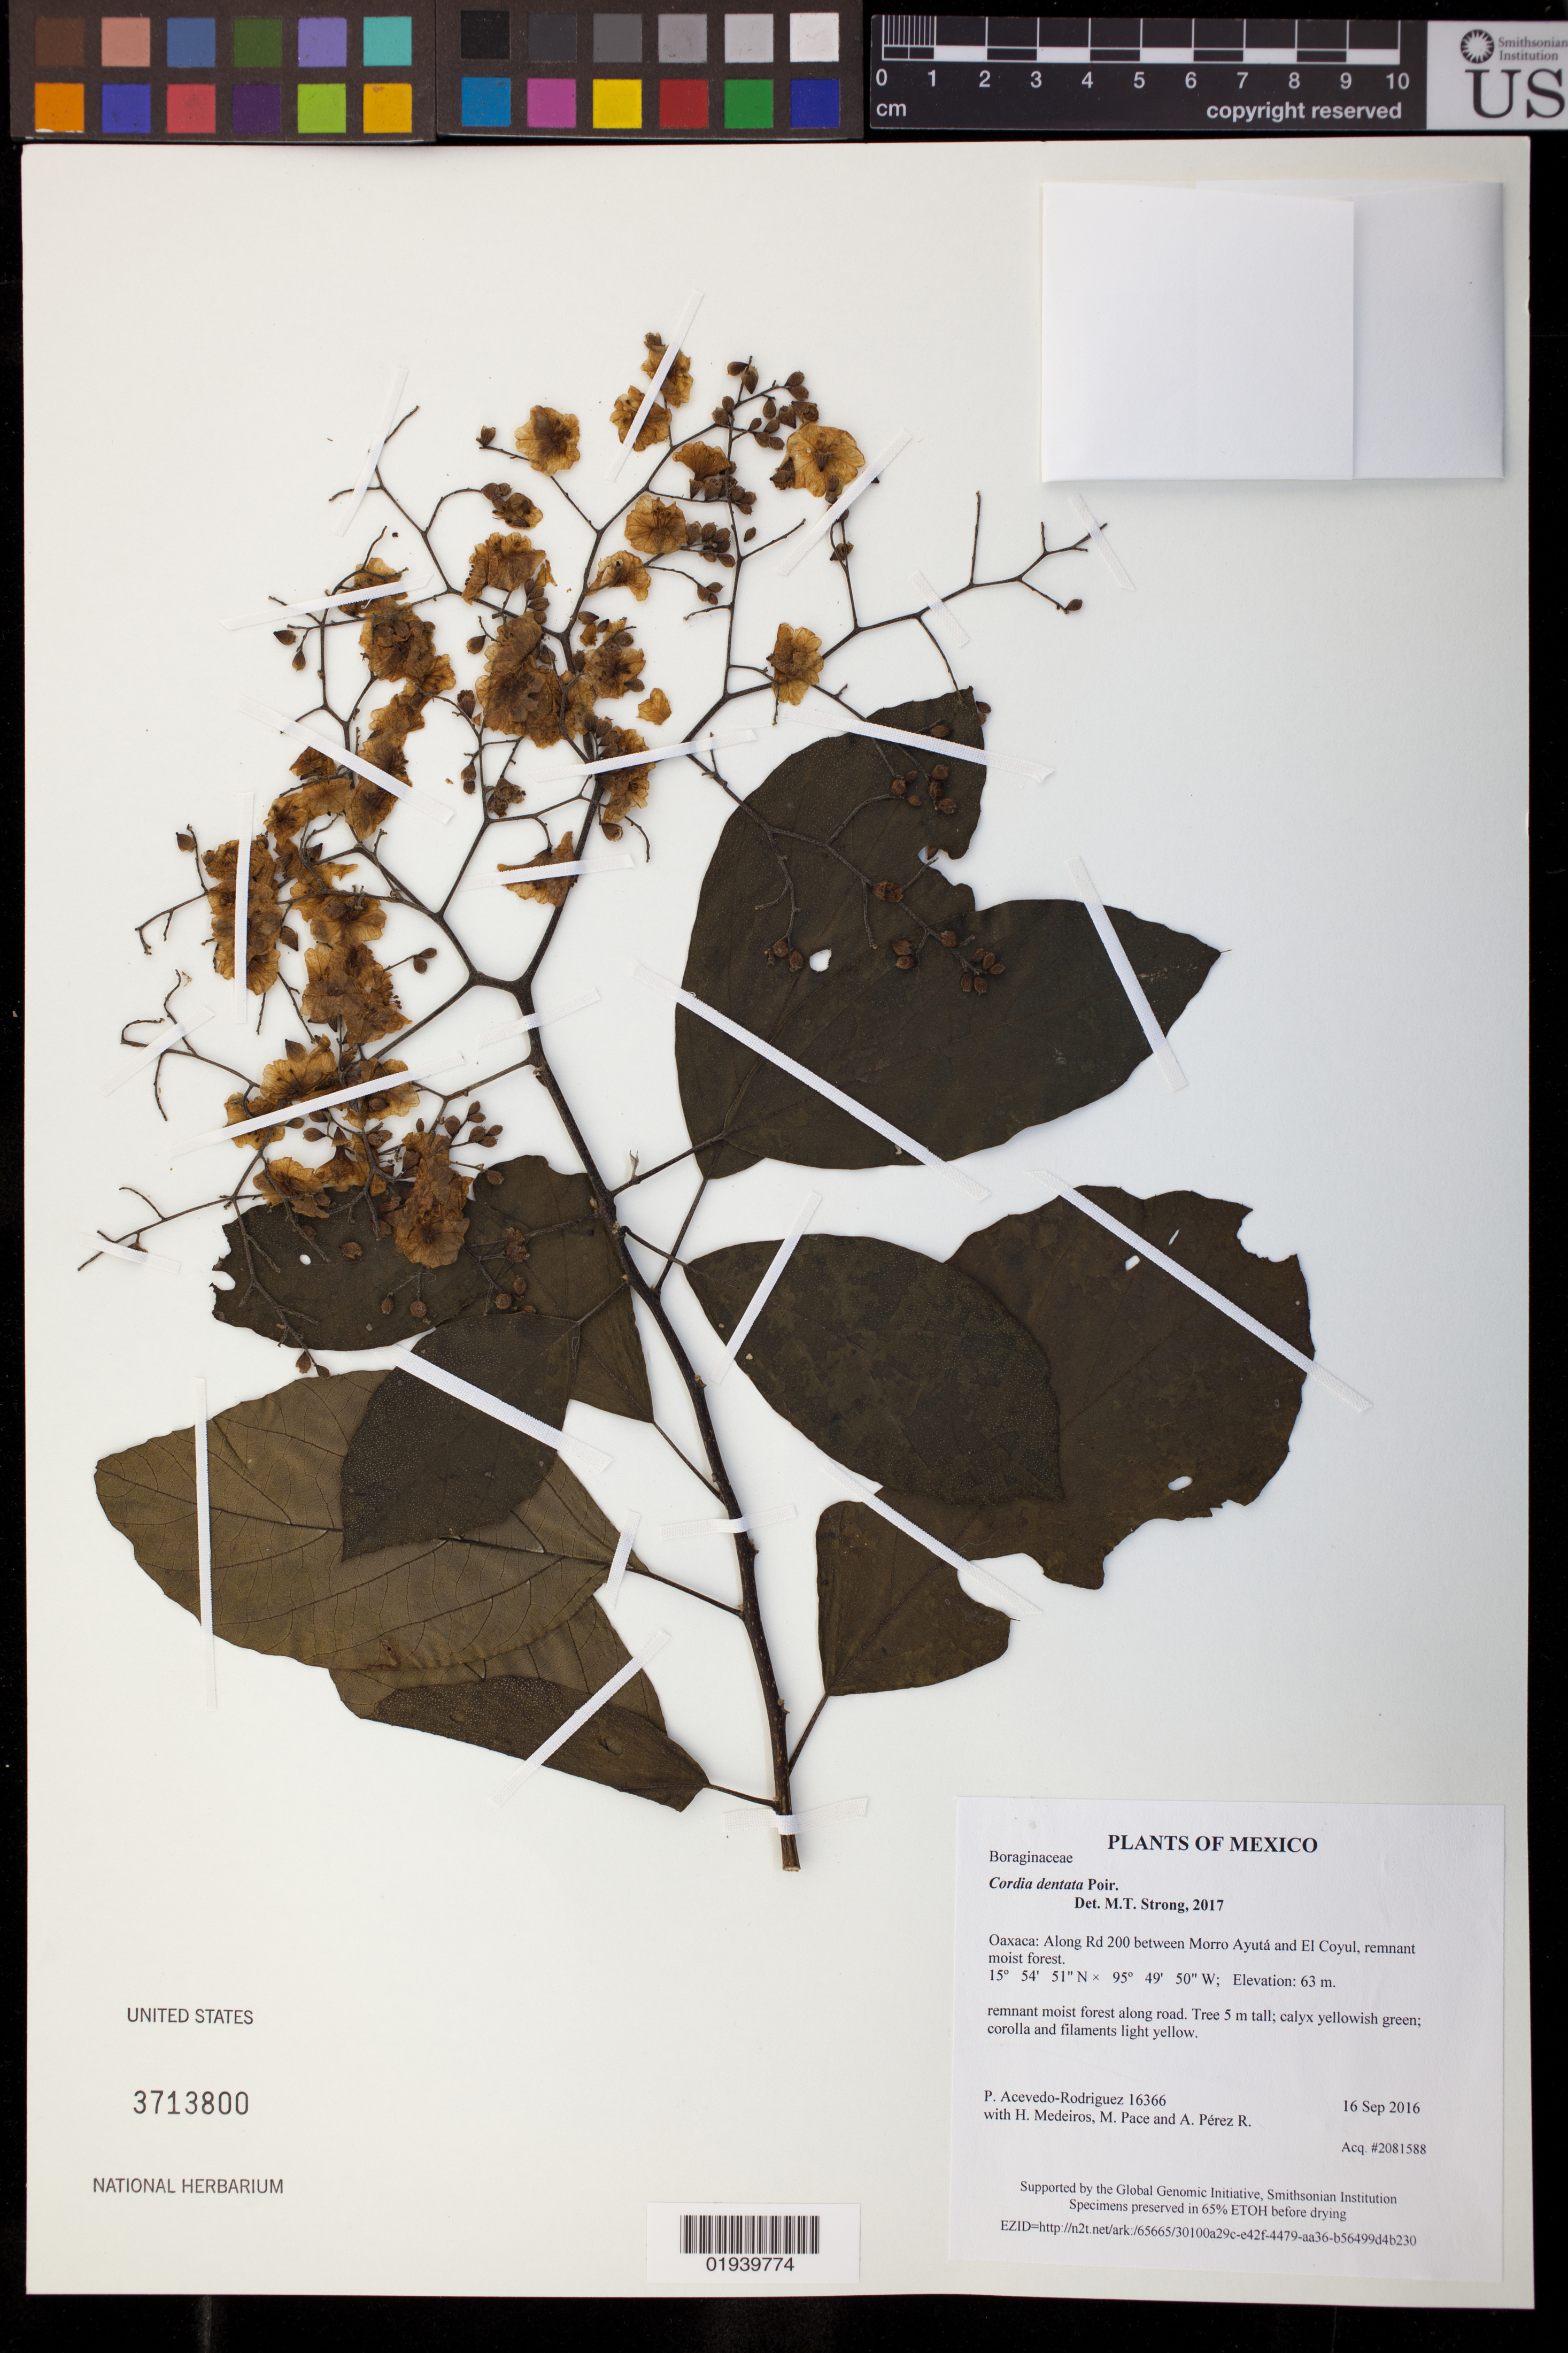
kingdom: Plantae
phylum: Tracheophyta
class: Magnoliopsida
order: Boraginales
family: Cordiaceae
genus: Cordia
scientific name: Cordia dentata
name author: Poir.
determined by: Strong, M. T., (US), Smithsonian Institution - National Museum of Natural History (UNITED STATES)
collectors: P. Acevedo-Rodr., H. Medeiros, M. R. Pace & A. Pérez R.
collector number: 16366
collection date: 2016-09-16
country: Mexico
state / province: Oaxaca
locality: Along Rd 200 between Morro Ayutá and El Coyul, remnant moist forest.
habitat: remnant moist forest along road.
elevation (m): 63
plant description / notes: US, NY, K, MO, F, GH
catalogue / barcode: US 3713800